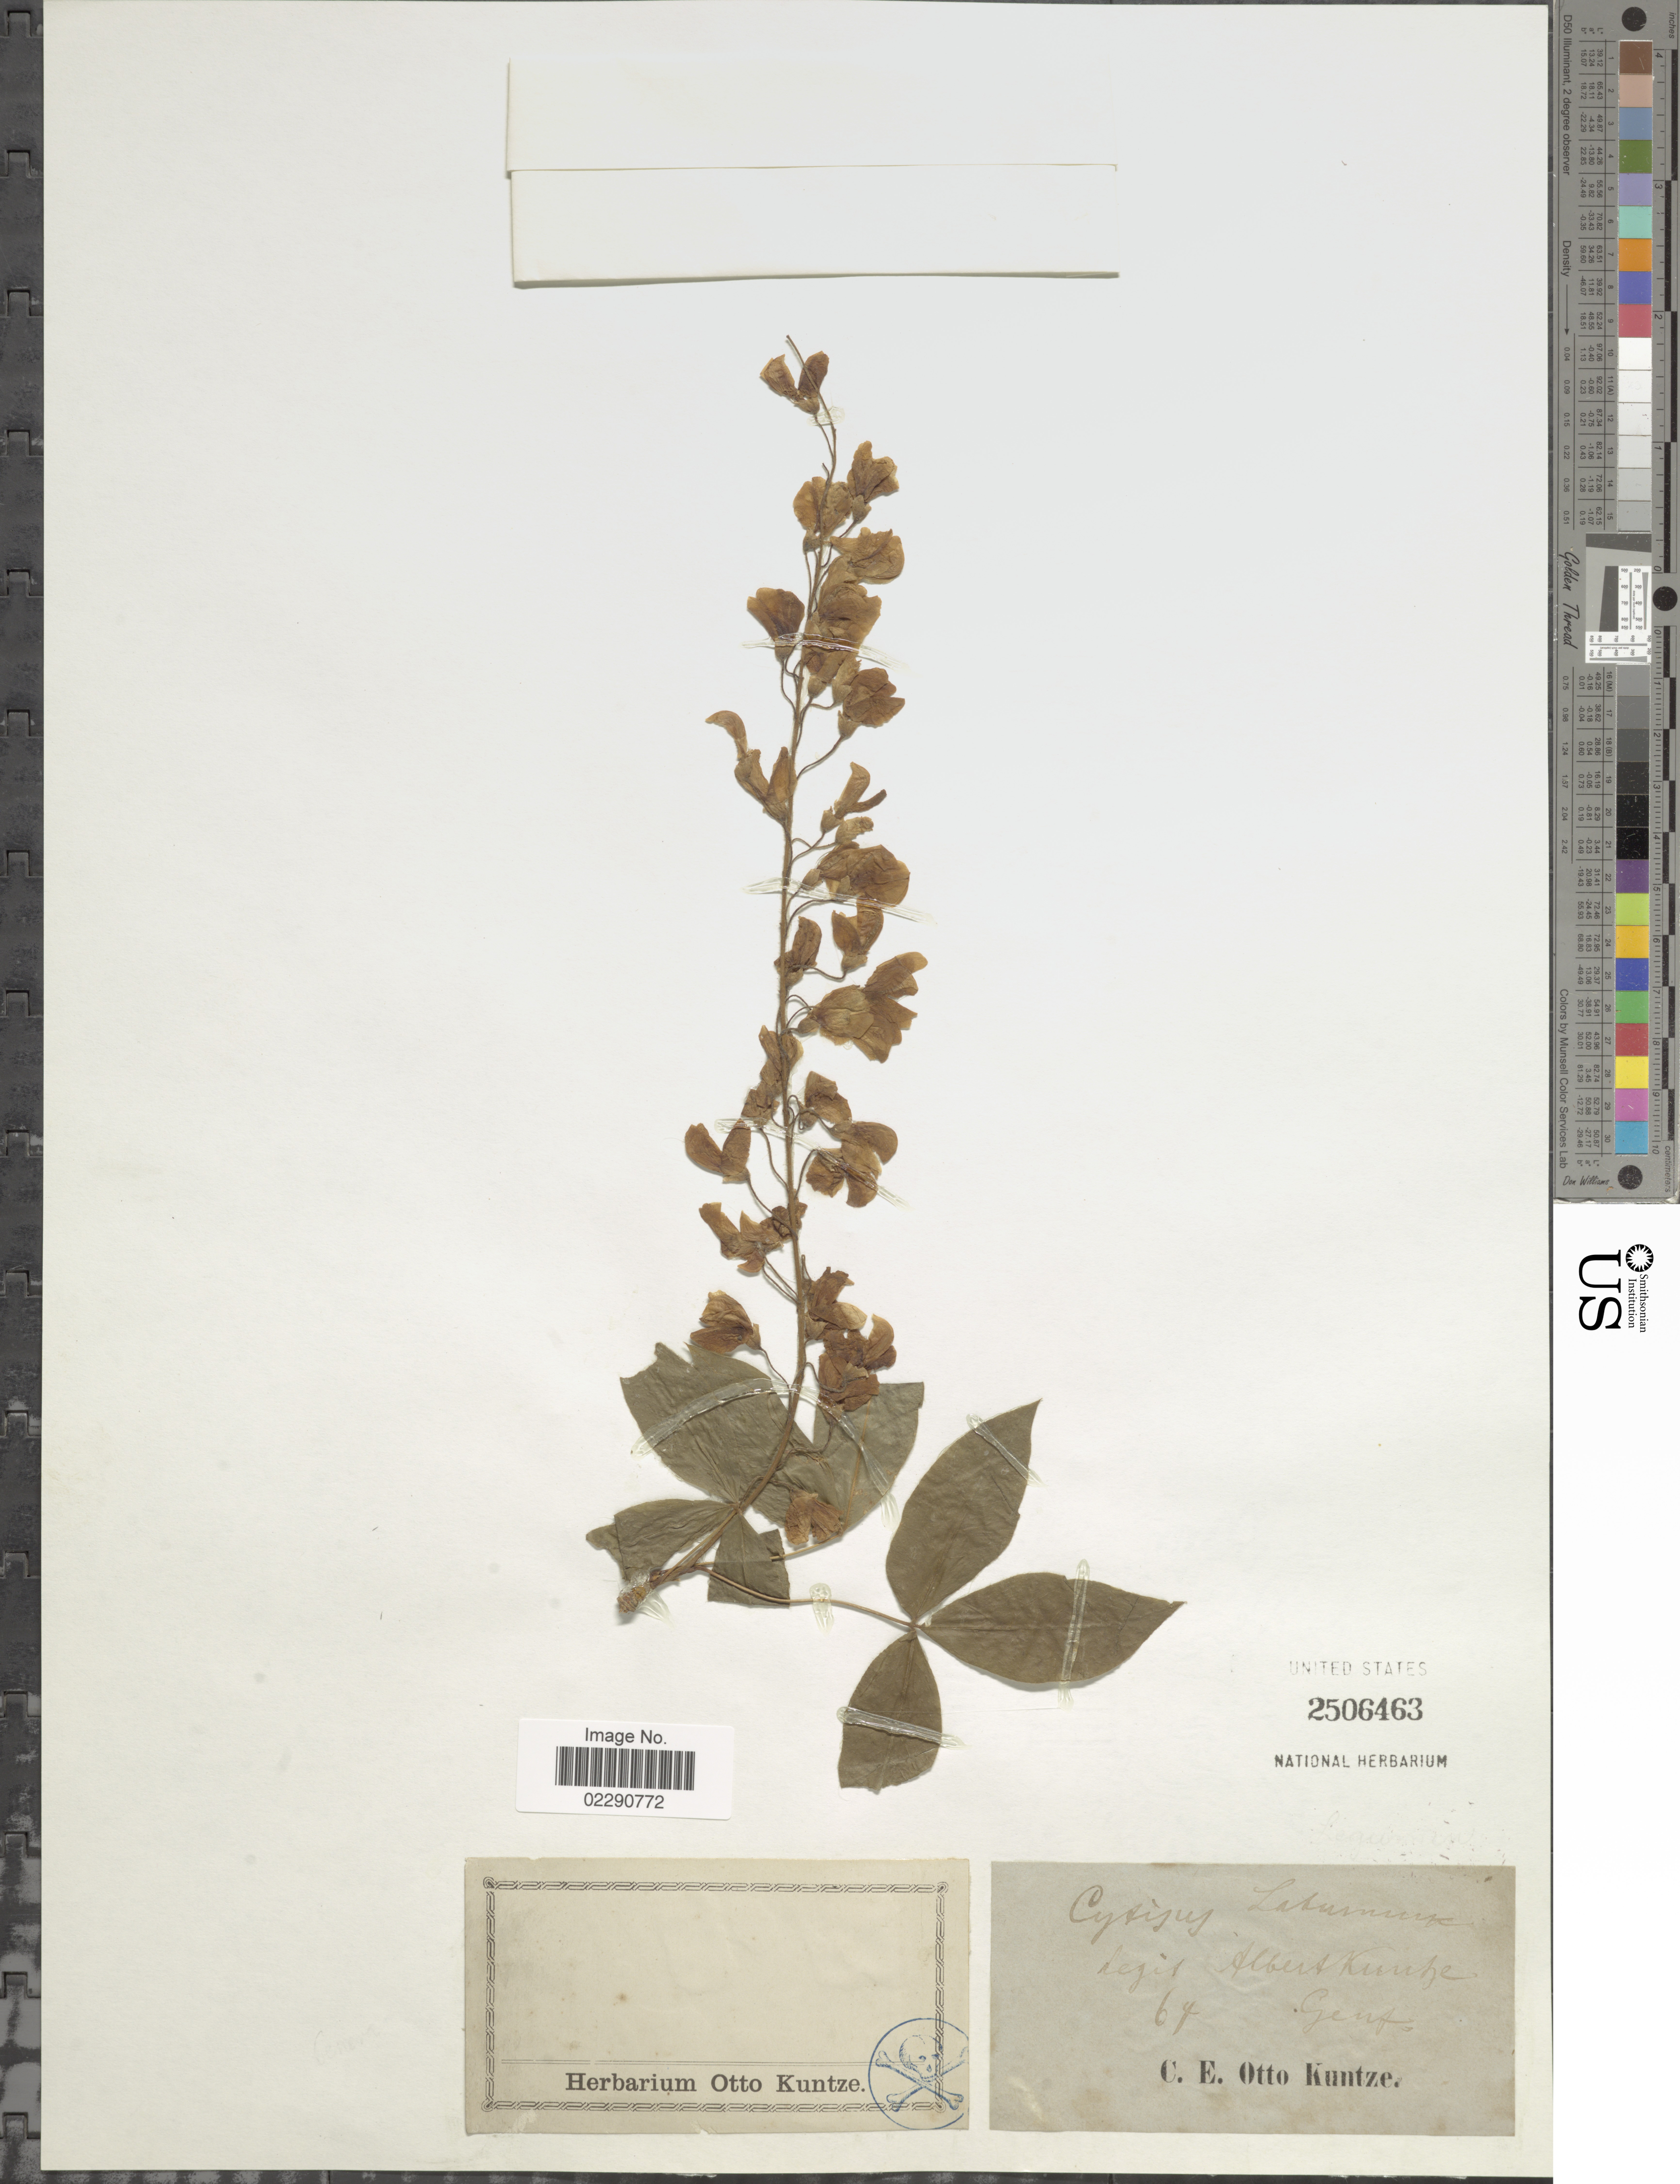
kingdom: Plantae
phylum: Tracheophyta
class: Magnoliopsida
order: Fabales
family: Fabaceae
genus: Laburnum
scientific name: Laburnum anagyroides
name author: Medik.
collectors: A. Kuntze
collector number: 64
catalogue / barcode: US 2506463